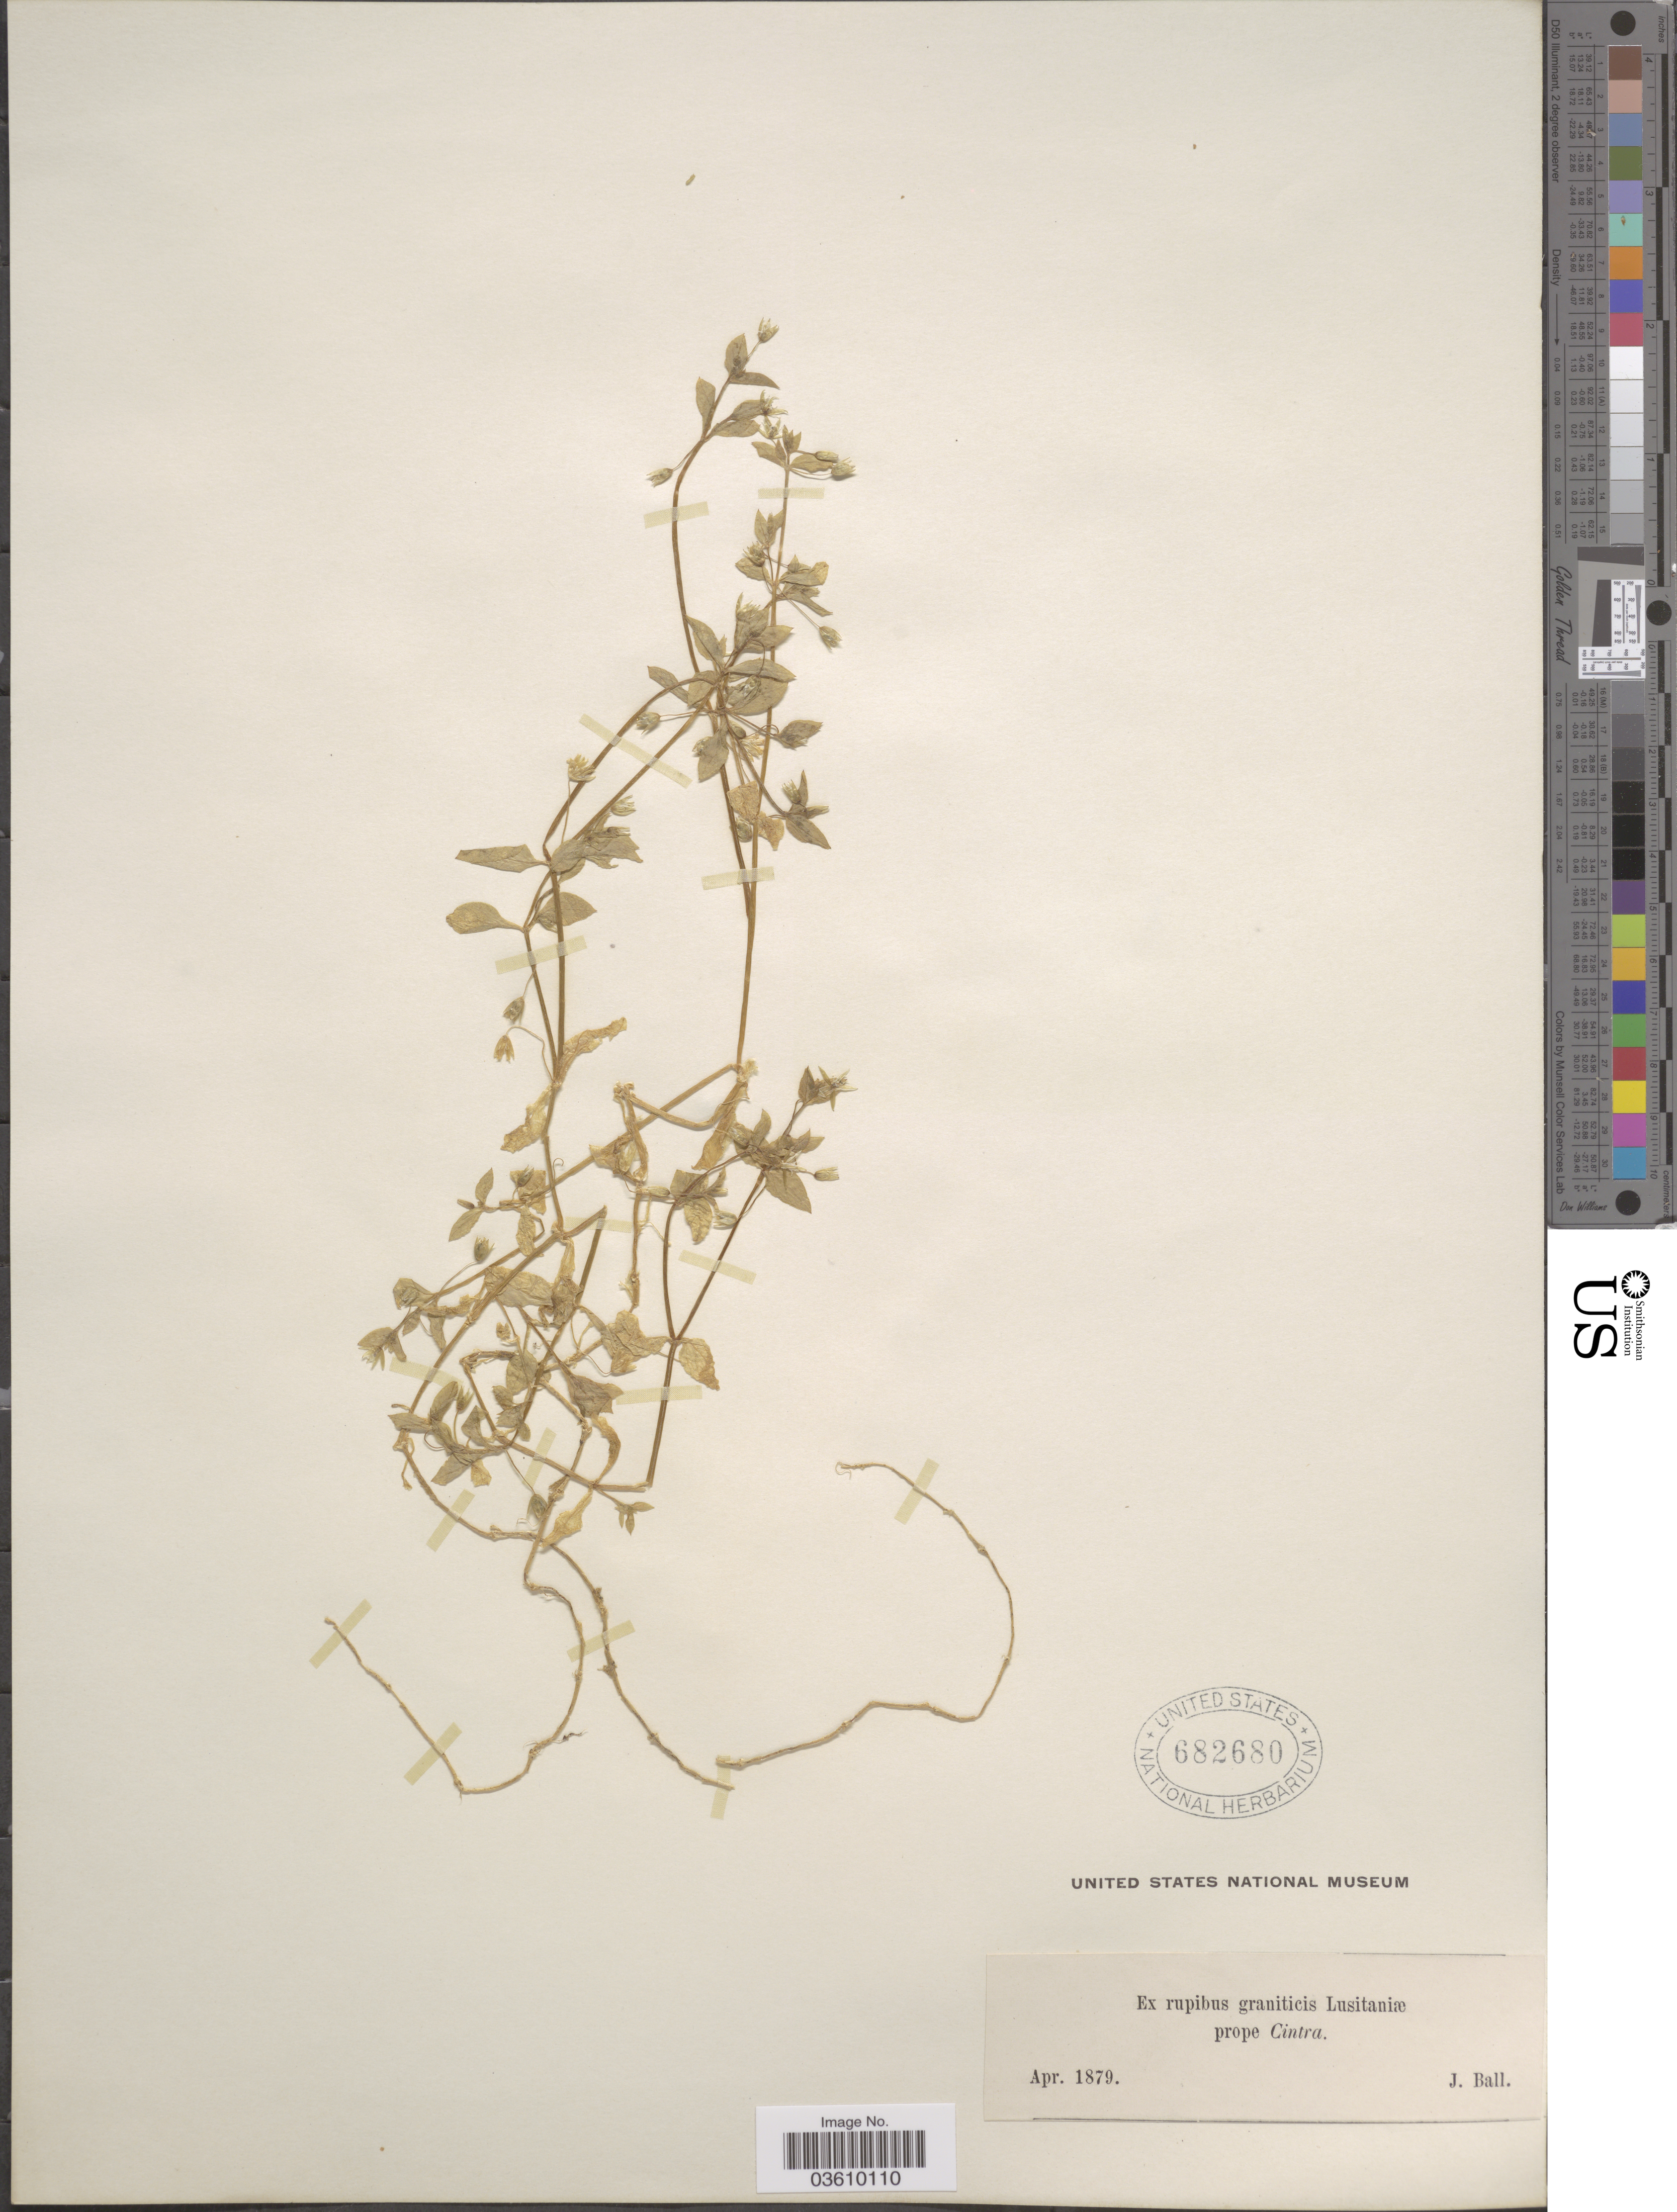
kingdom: Plantae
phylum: Tracheophyta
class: Magnoliopsida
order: Caryophyllales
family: Caryophyllaceae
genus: Stellaria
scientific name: Stellaria sp.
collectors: J. Ball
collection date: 1879-04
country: Portugal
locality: Ex rupibus graniticis Lusitaniæ prope Cintra.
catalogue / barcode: US 682680